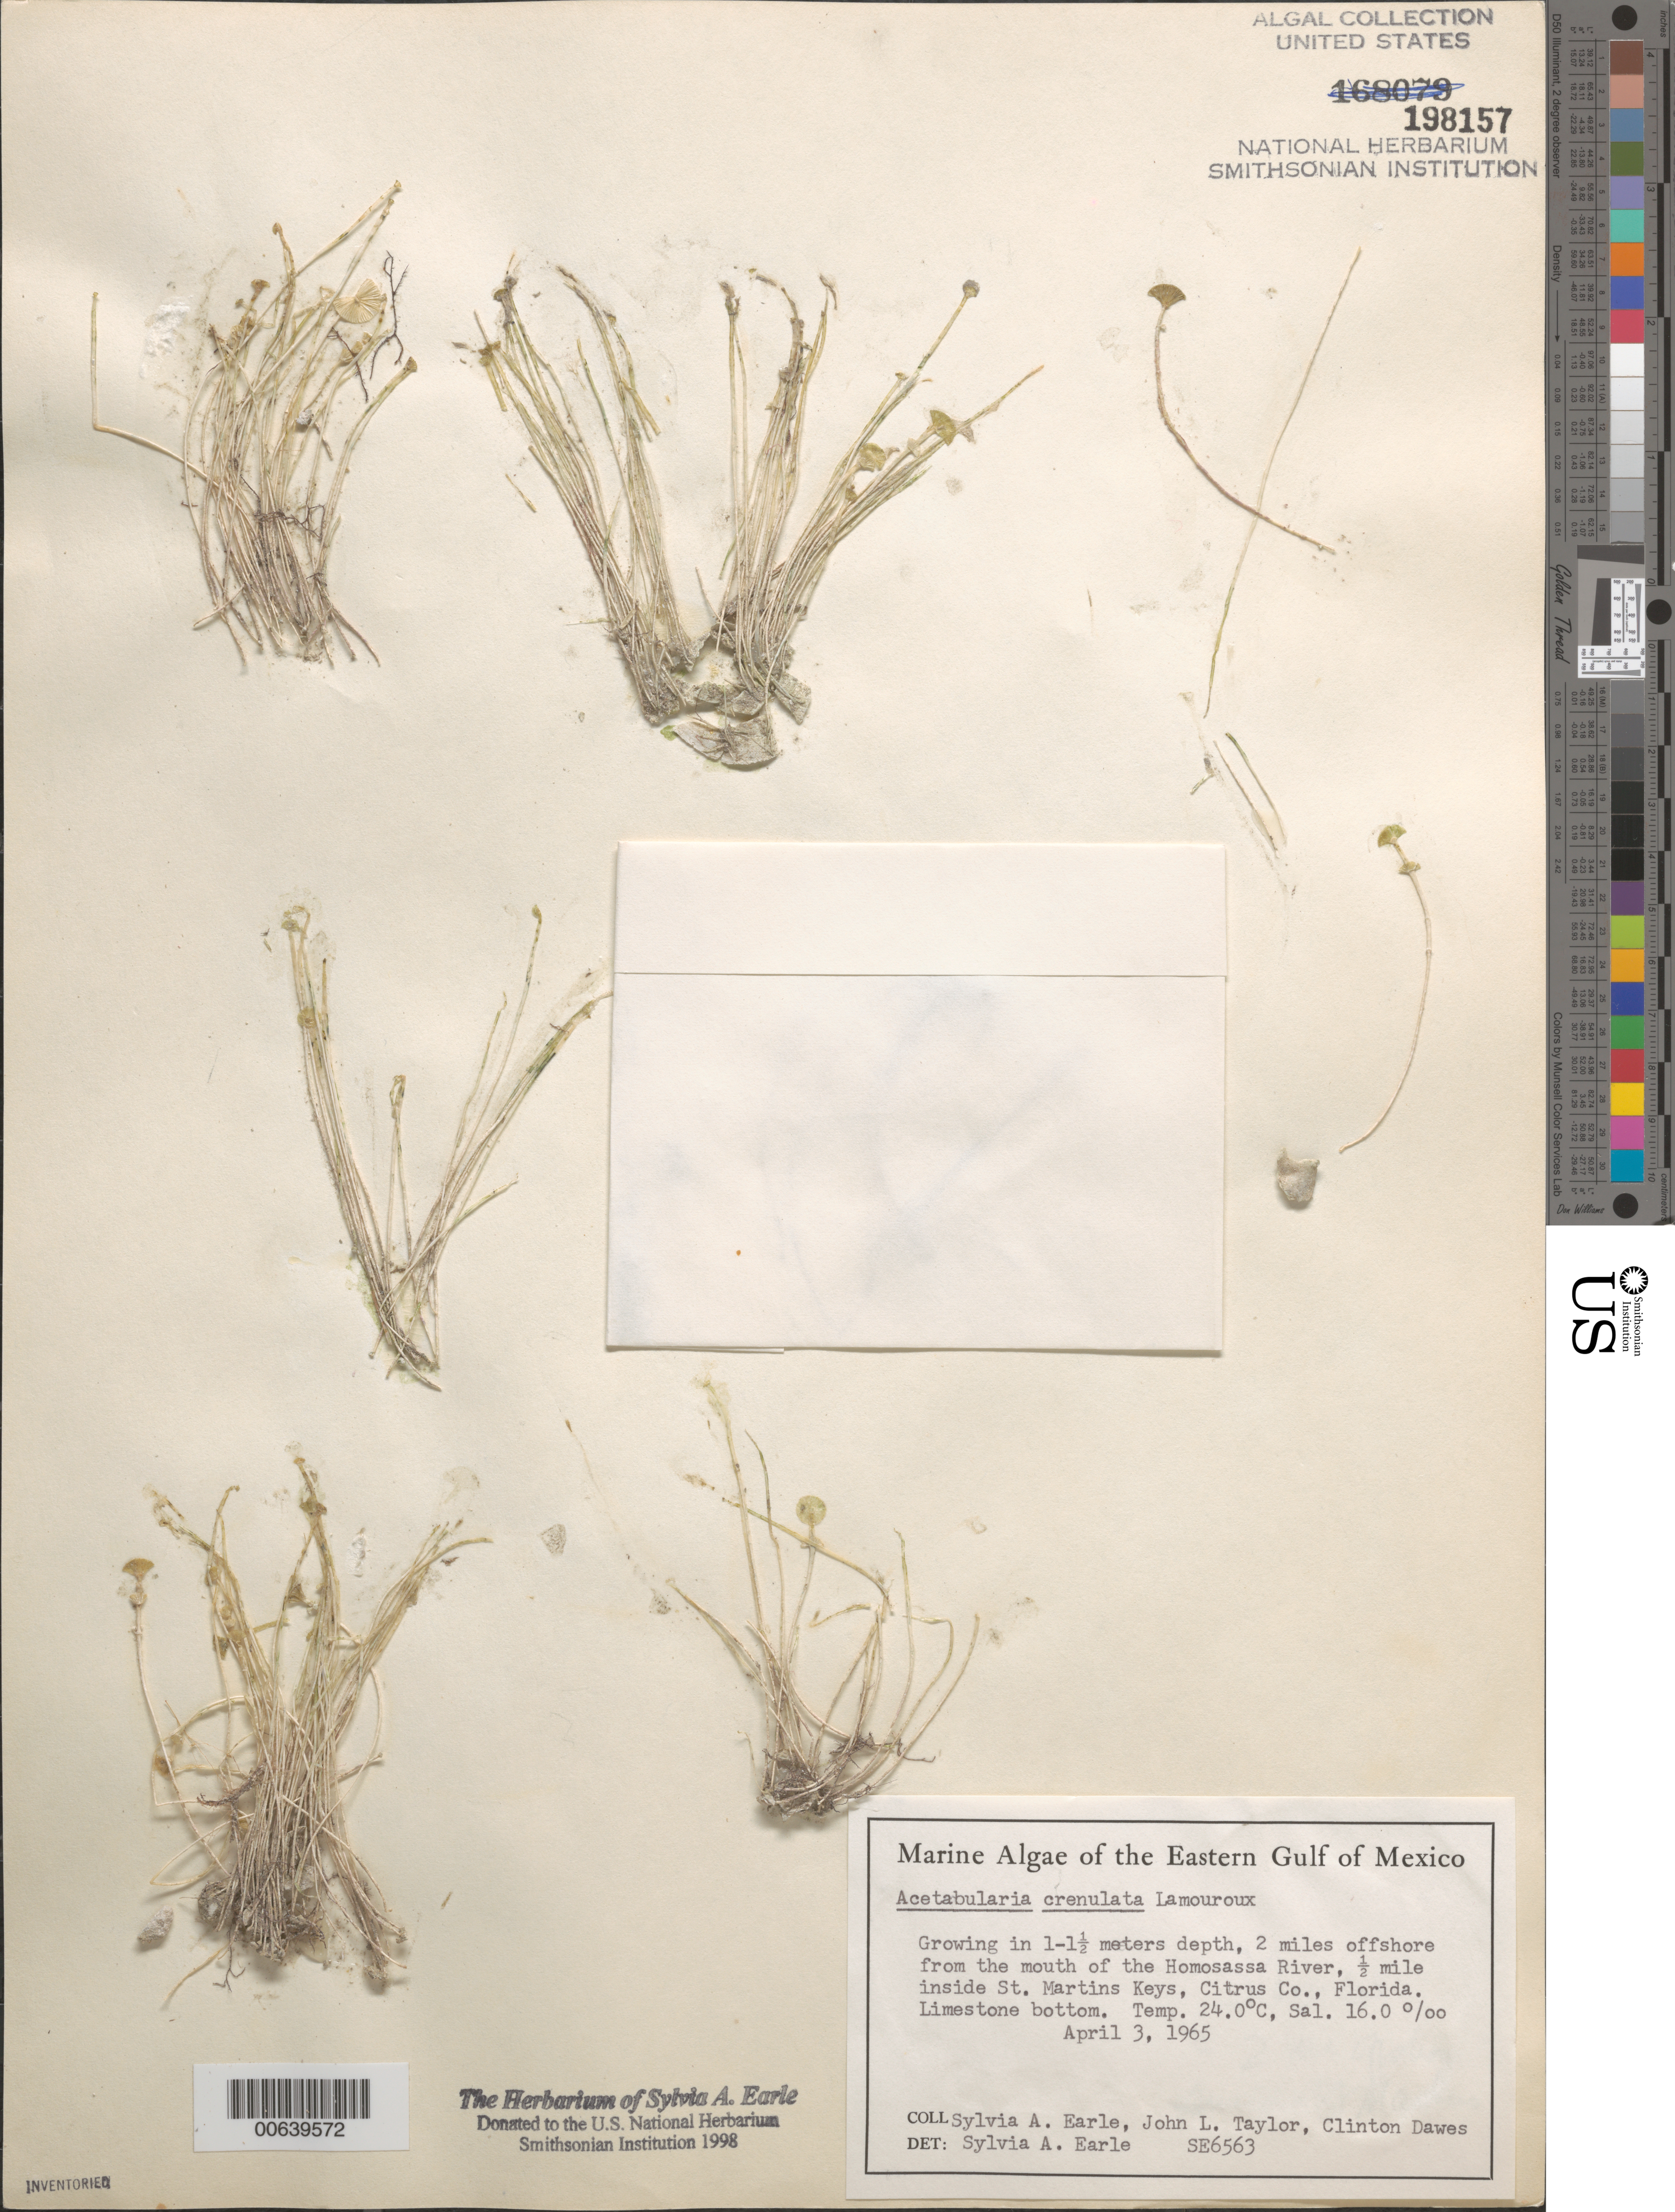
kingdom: Plantae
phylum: Chlorophyta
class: Ulvophyceae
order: Dasycladales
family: Polyphysaceae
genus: Acetabularia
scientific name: Acetabularia acetabulum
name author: J.V.Lamouroux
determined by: Earle, S. A.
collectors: S. A. Earle, J. L. Taylor & C. Dawes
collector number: SE 6563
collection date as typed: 03 Apr 1965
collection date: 1965-04-03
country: United States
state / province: Florida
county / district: Citrus County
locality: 2 miles off Homosassa River mouth, 0.5 mile inside St. Martins Keys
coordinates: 28 47'N, 82 43'W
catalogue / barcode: US 198157